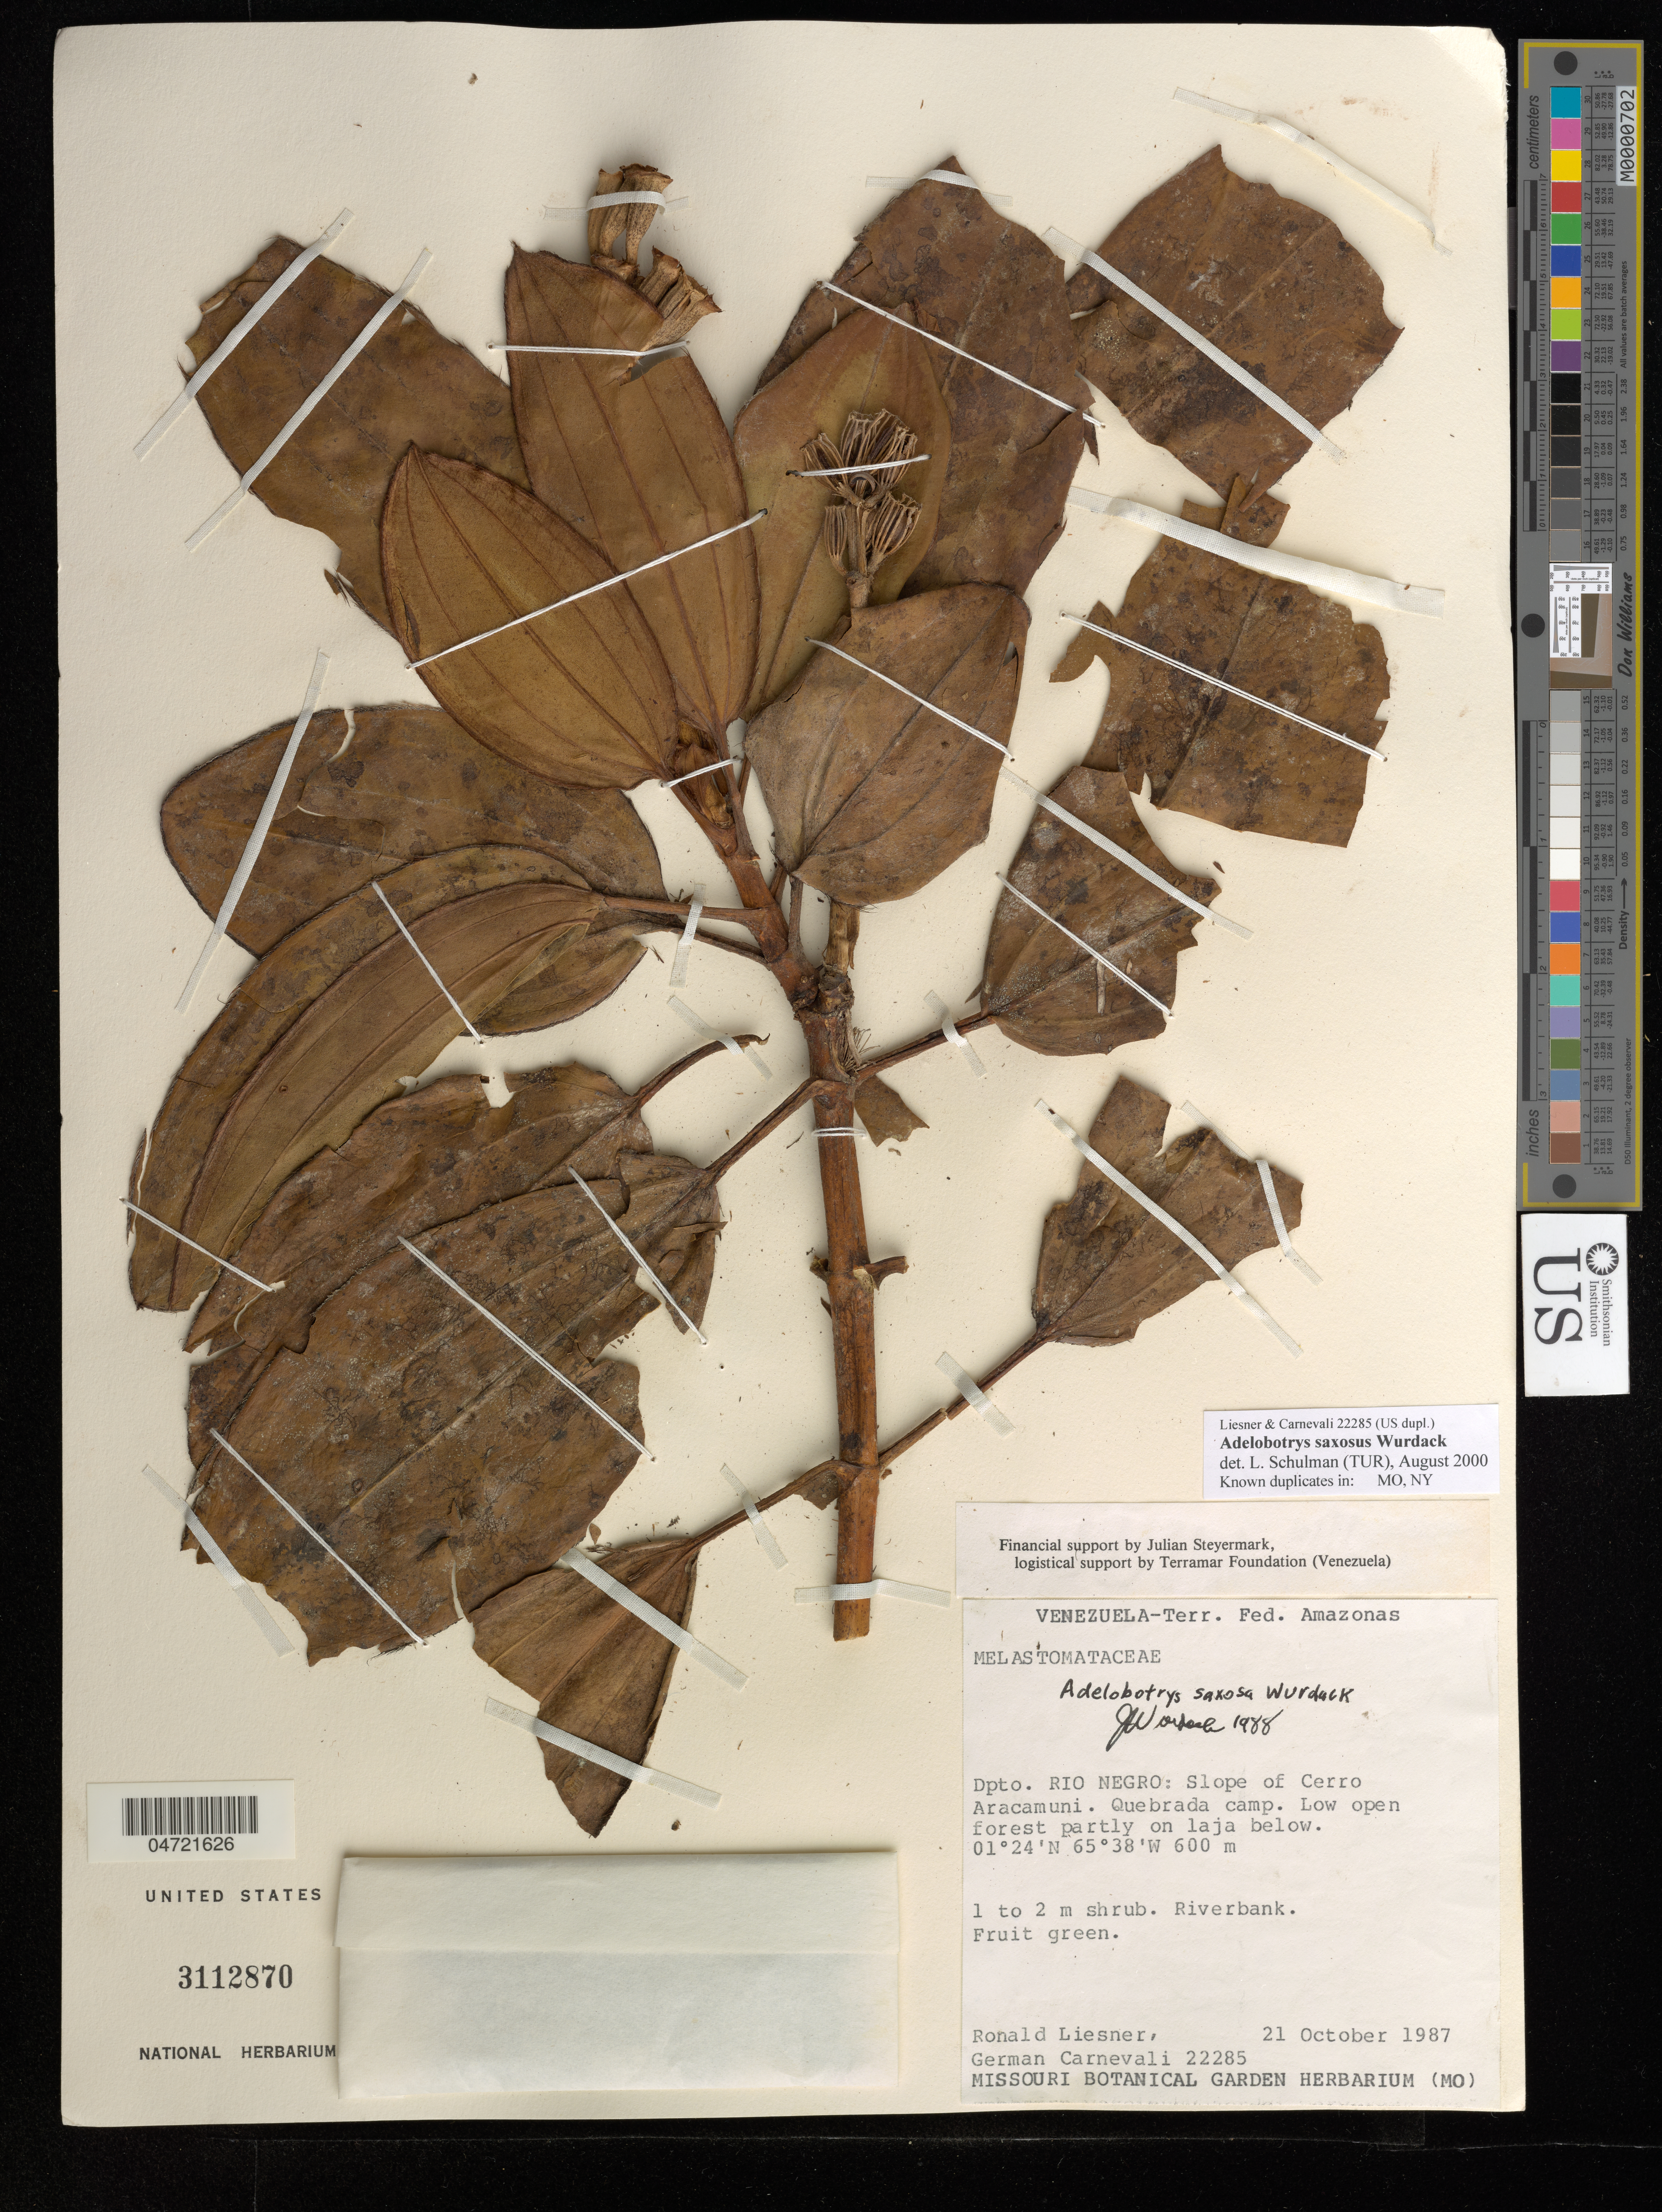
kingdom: Plantae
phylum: Tracheophyta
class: Magnoliopsida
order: Myrtales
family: Melastomataceae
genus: Adelobotrys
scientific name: Adelobotrys saxosus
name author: Wurdack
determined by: Schulman, Leif, (TUR), University of Turku (FINLAND)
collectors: R. L. Liesner & G. Carnevali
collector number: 22285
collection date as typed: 21-Oct-87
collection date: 1987-10-21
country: Venezuela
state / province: Amazonas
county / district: Río Negro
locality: Cerro Aracamuni, slope, Quebrada camp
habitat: Riverbank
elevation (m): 600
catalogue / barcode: US 3112870